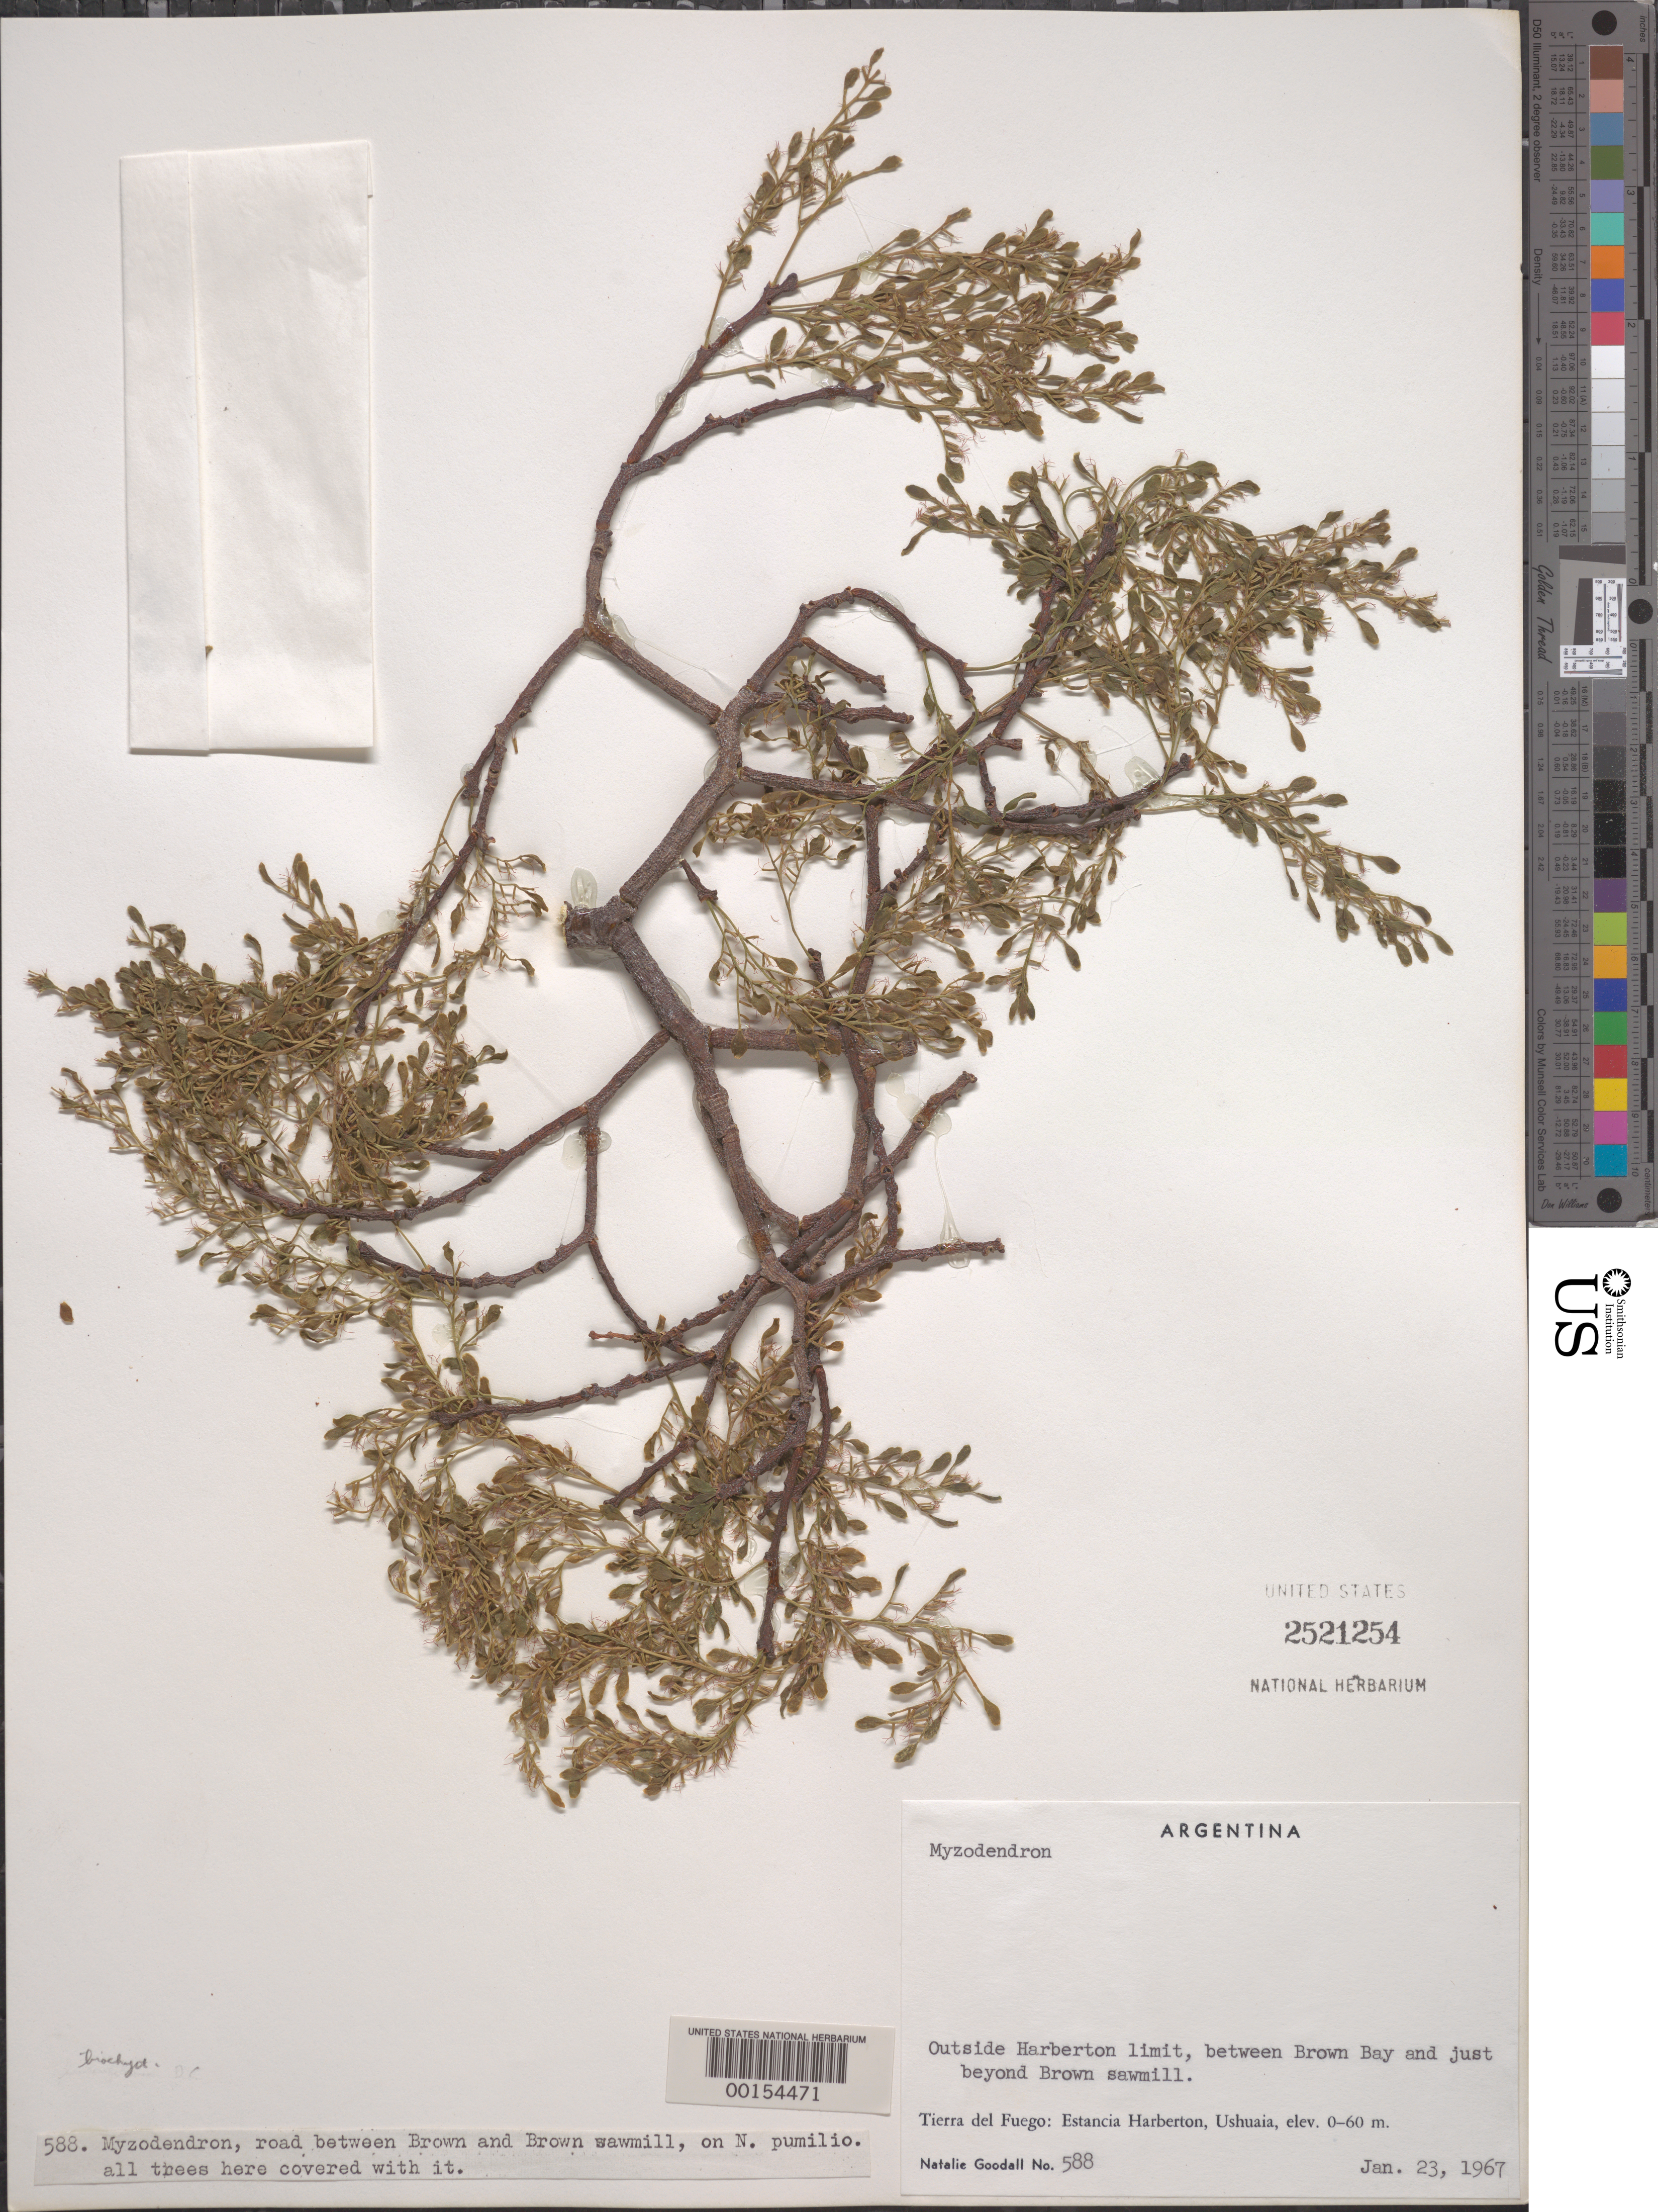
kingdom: Plantae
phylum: Tracheophyta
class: Magnoliopsida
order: Santalales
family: Misodendraceae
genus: Misodendrum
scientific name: Misodendrum sp.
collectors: N. Goodall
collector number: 588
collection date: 1967-01-23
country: Argentina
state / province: Tierra del Fuego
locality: Road between Bron and Brown sawmill, on N. pumilio. Outside Harberton limit, between Brown Bay and just beyond Brown sawmill. Estancia Harberton, Ushuaia.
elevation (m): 0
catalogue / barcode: US 2521254